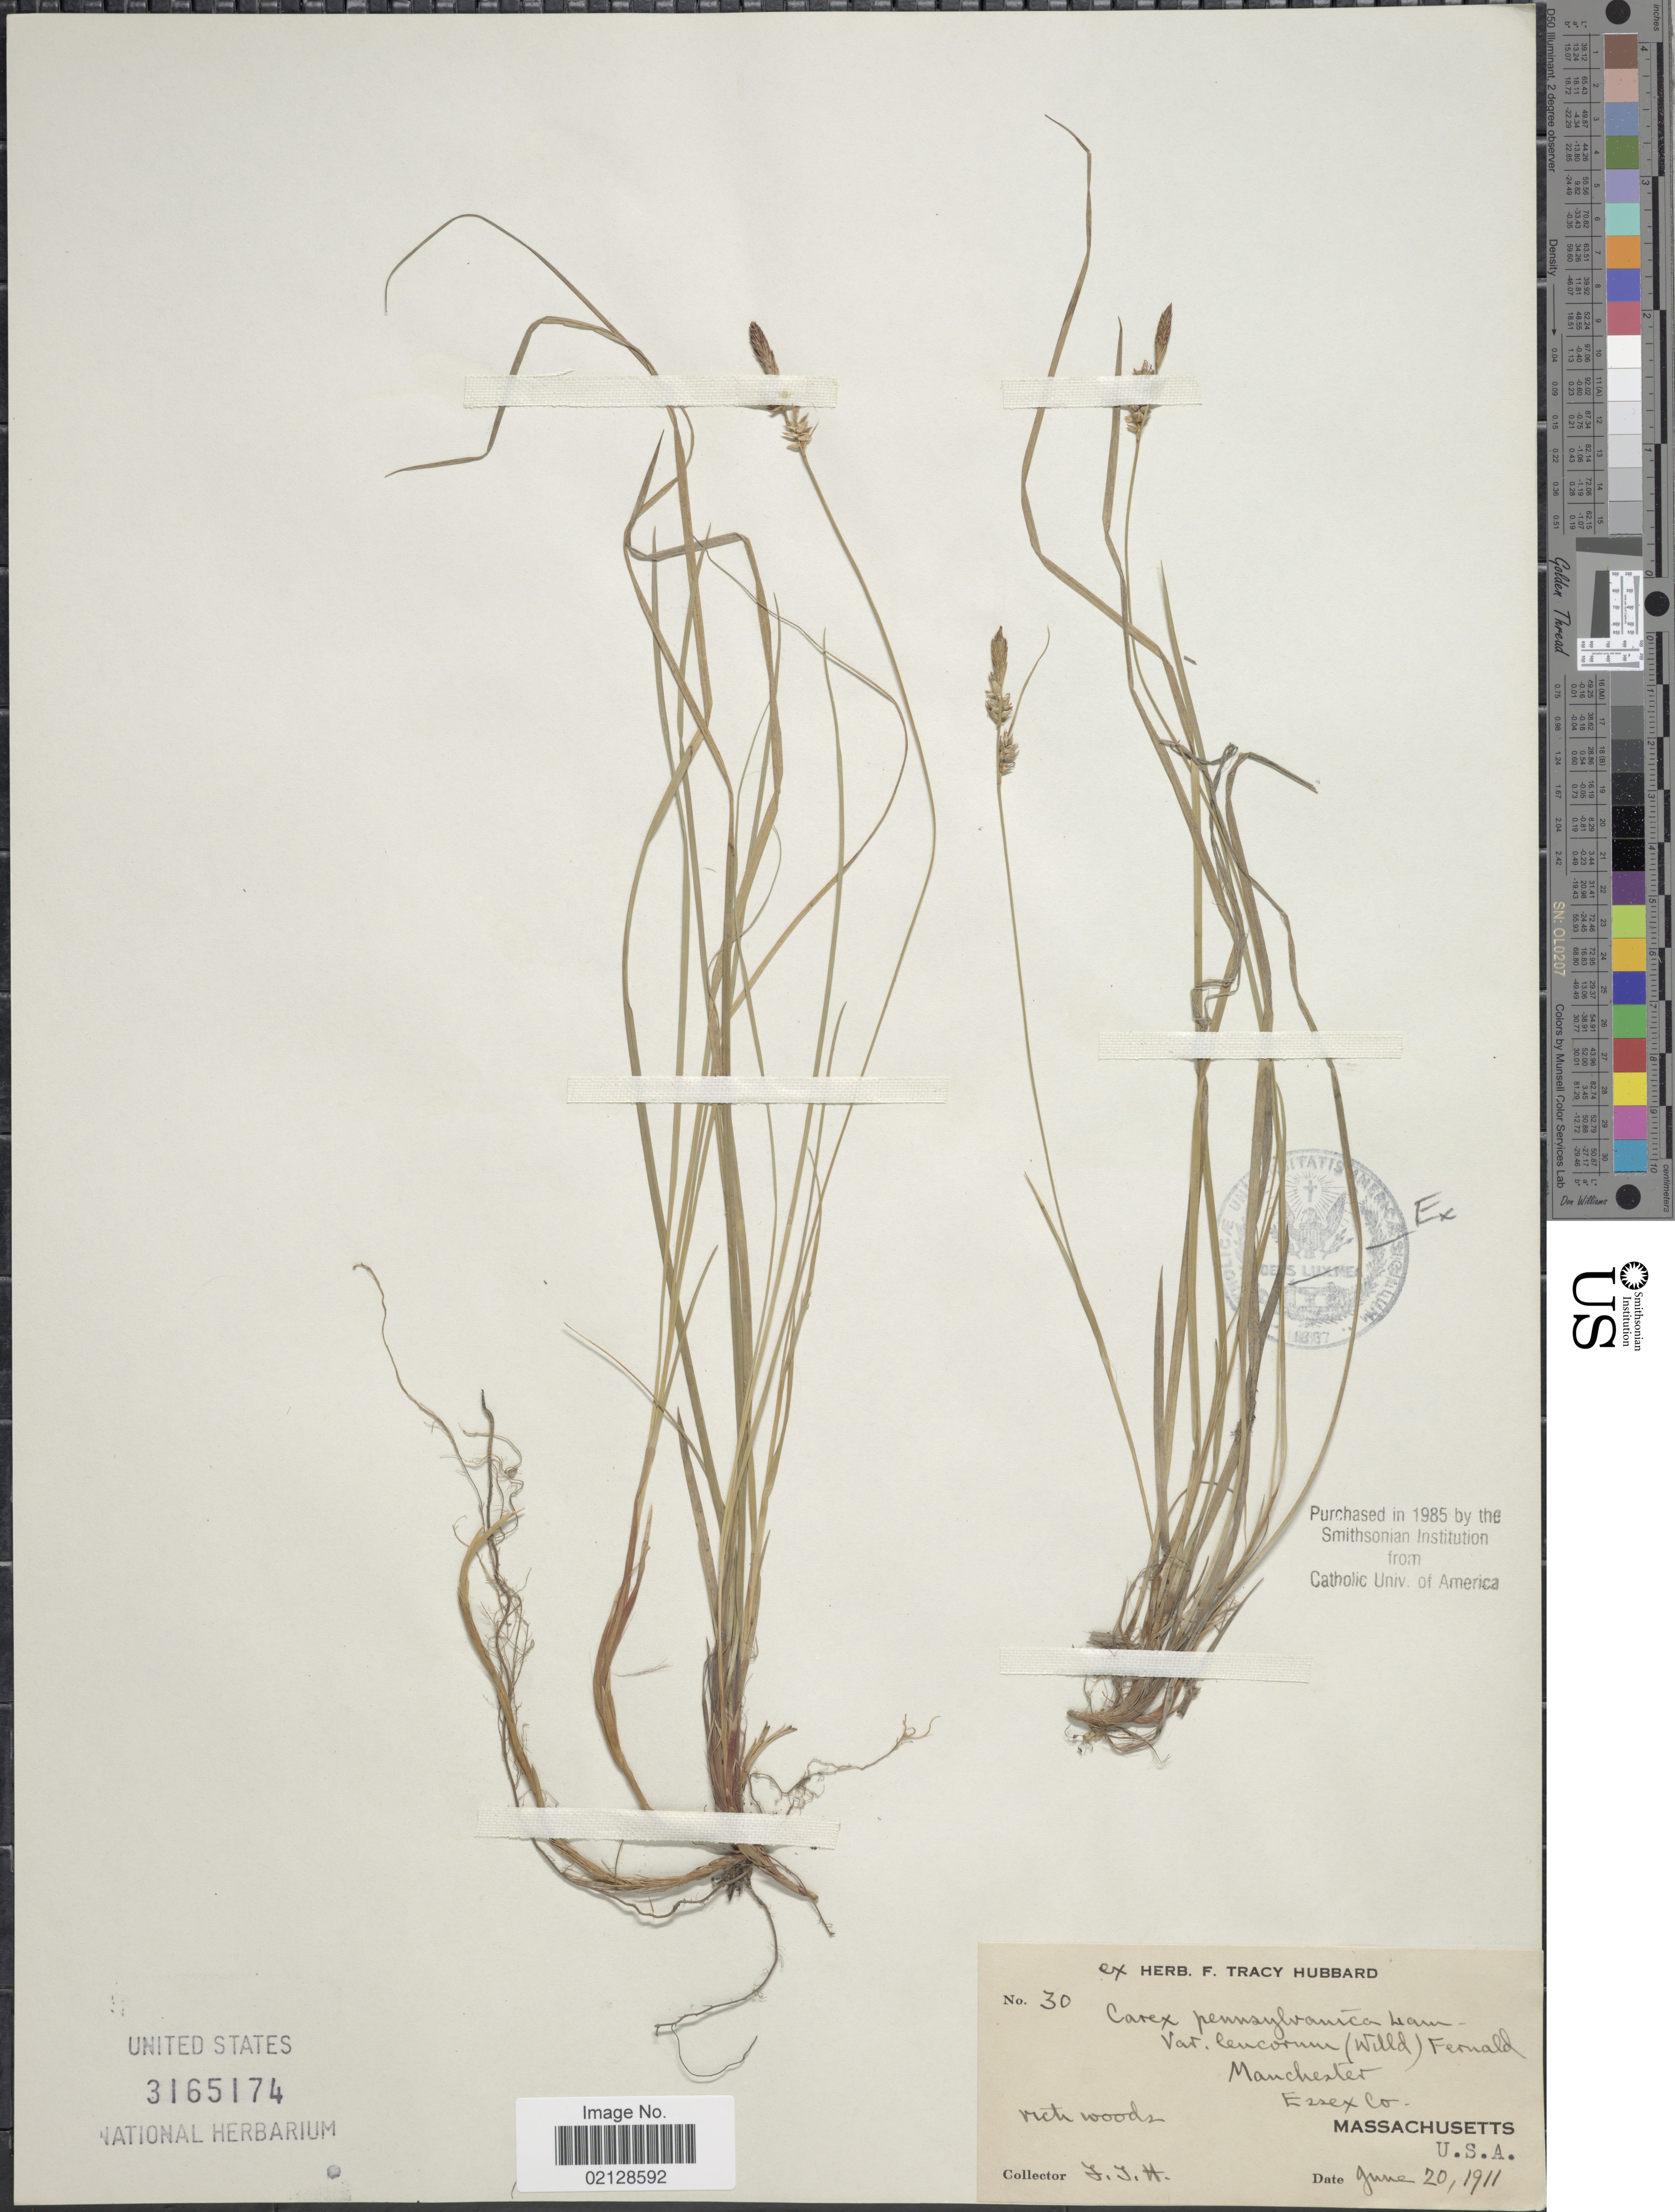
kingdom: Plantae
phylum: Tracheophyta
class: Liliopsida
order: Poales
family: Cyperaceae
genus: Carex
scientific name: Carex pensylvanica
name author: Lam.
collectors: F. T. Hubbard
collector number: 30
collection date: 1911-06-20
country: United States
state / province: Massachusetts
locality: Manchester, Essex Co., Massachusetts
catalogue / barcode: US 3165174